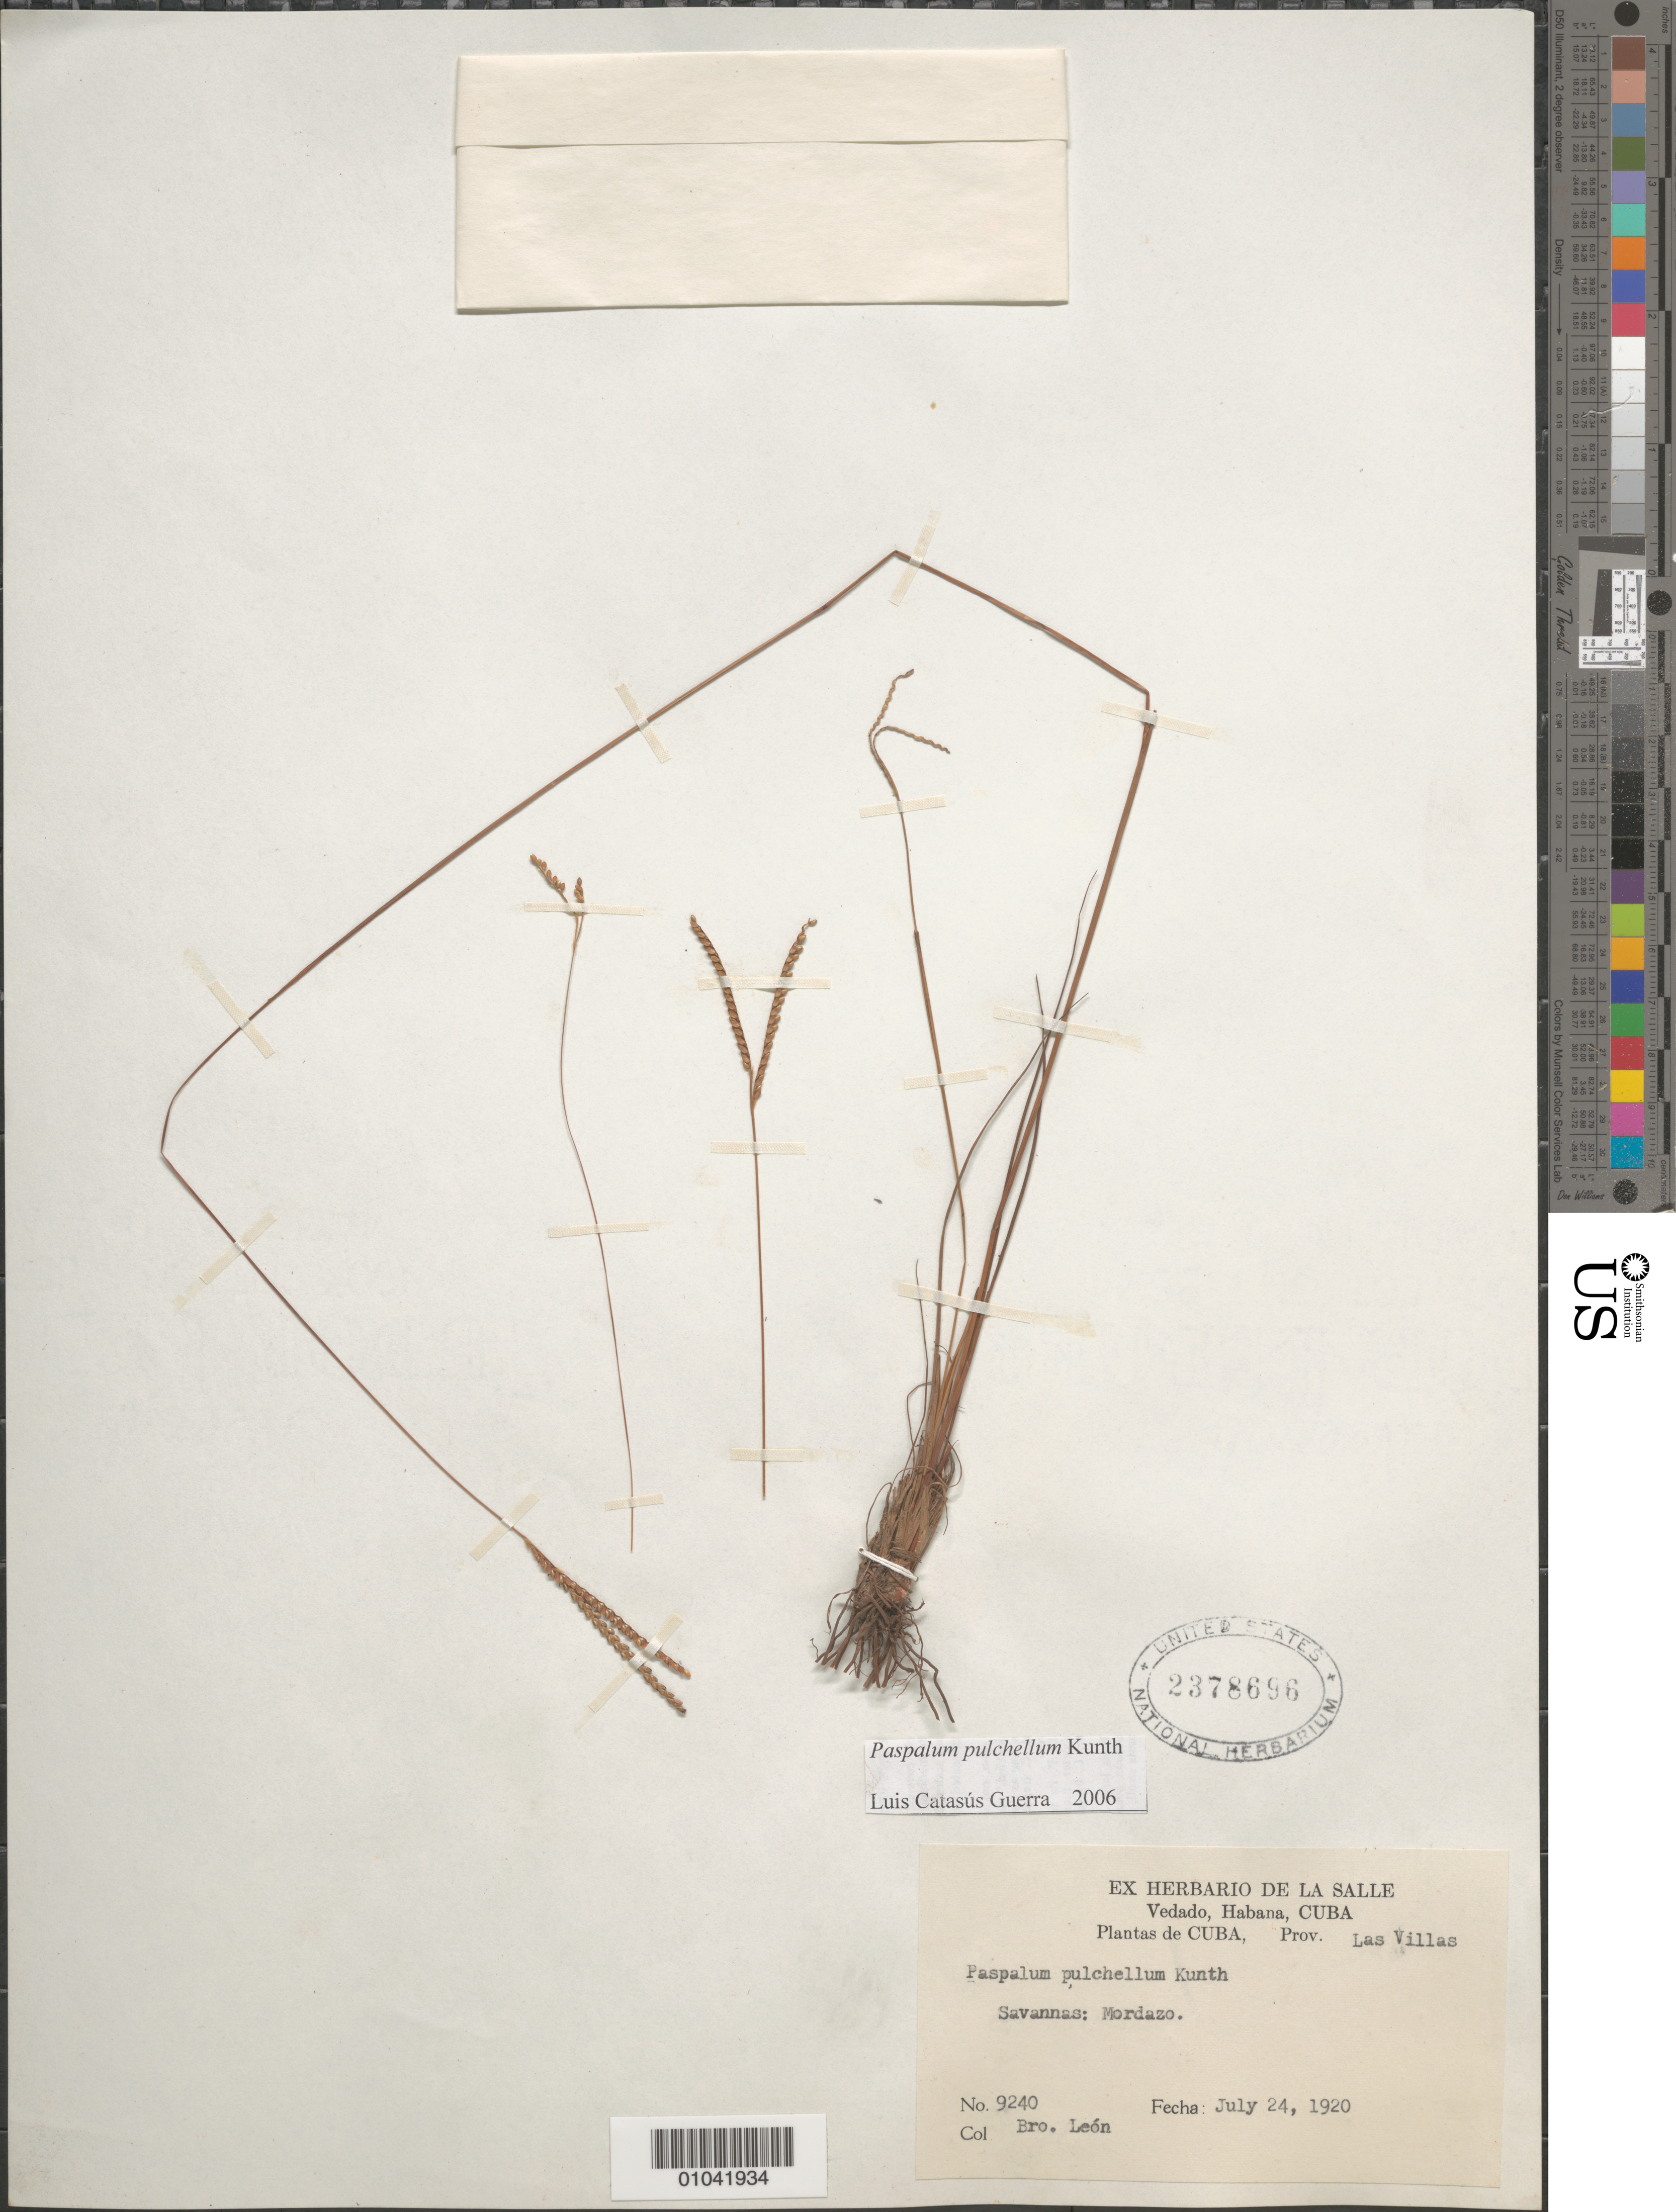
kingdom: Plantae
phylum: Tracheophyta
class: Liliopsida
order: Poales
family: Poaceae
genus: Paspalum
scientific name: Paspalum pulchellum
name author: Kunth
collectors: Bro. León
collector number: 9240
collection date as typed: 24 Jul 1920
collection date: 1920-07-24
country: Cuba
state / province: Las Villas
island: Cuba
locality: Mordazo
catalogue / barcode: US 2378696